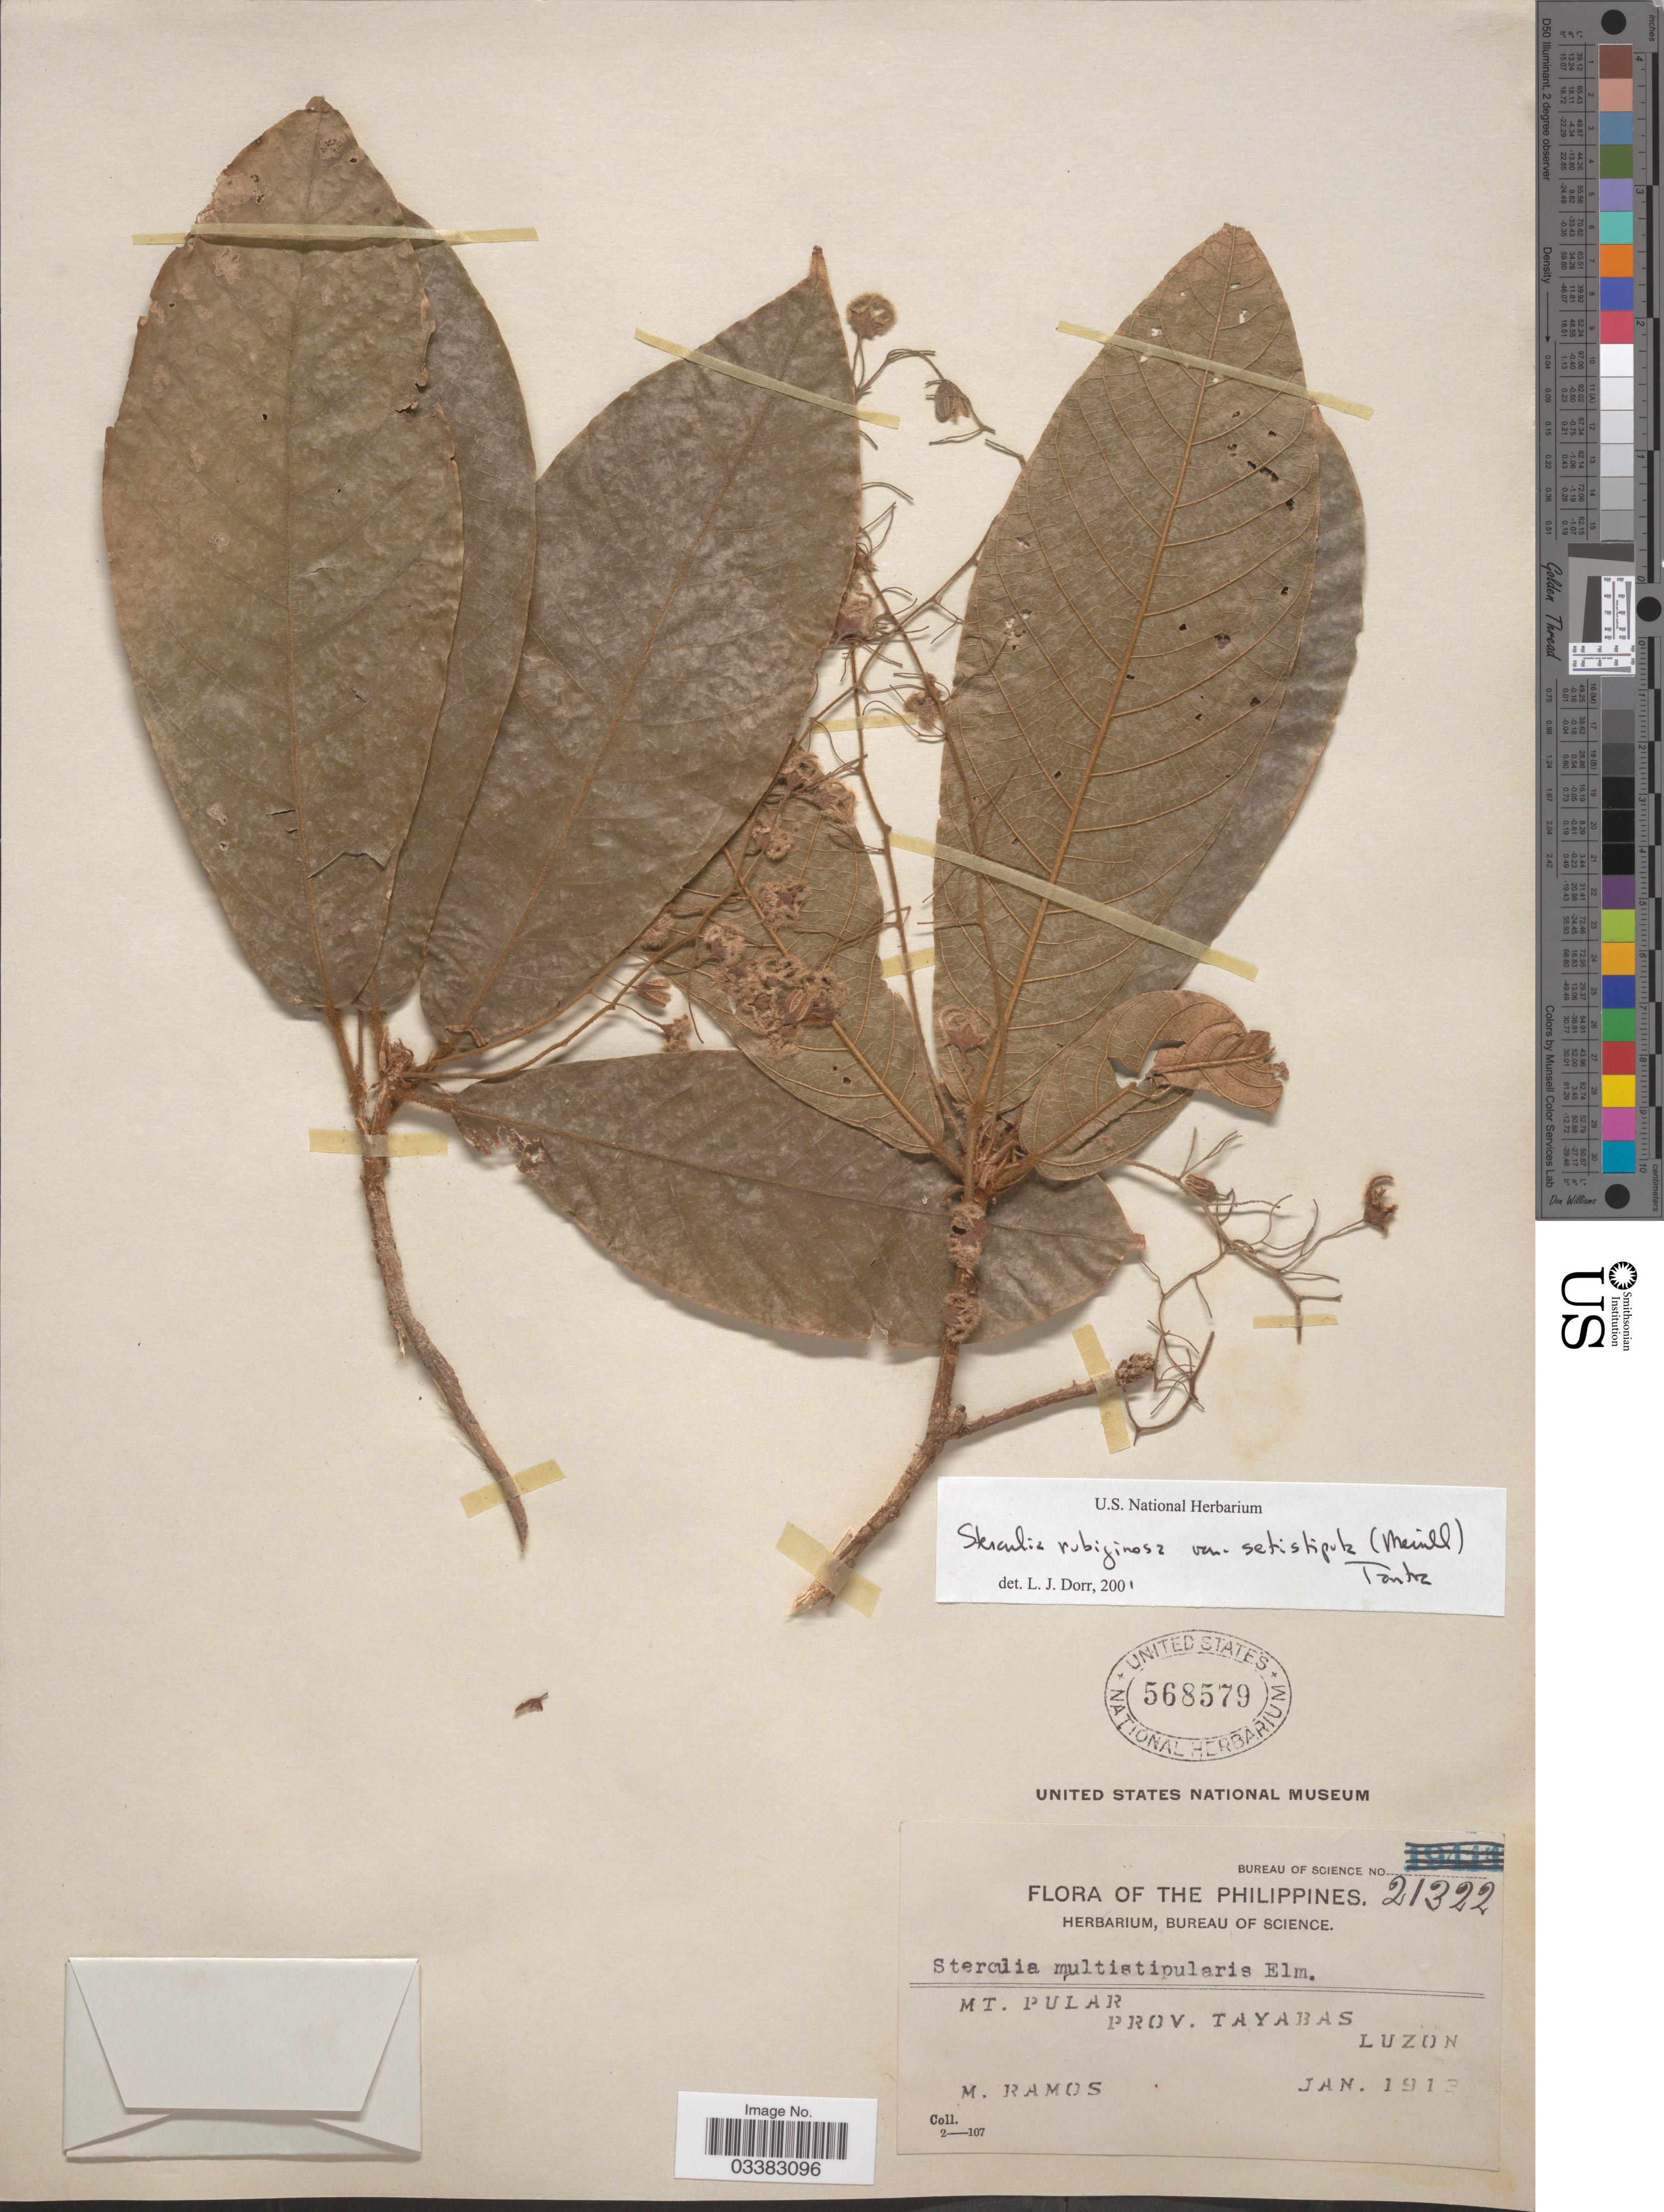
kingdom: Plantae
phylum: Tracheophyta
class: Magnoliopsida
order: Malvales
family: Malvaceae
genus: Sterculia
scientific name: Sterculia rubiginosa var. setistipula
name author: (Merr.) Tantra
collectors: M. Ramos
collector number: Bureau of Science 21322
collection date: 1913-01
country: Philippines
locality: Mt. Pular, Prov. Tayabas, Luzon.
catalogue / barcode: US 568579